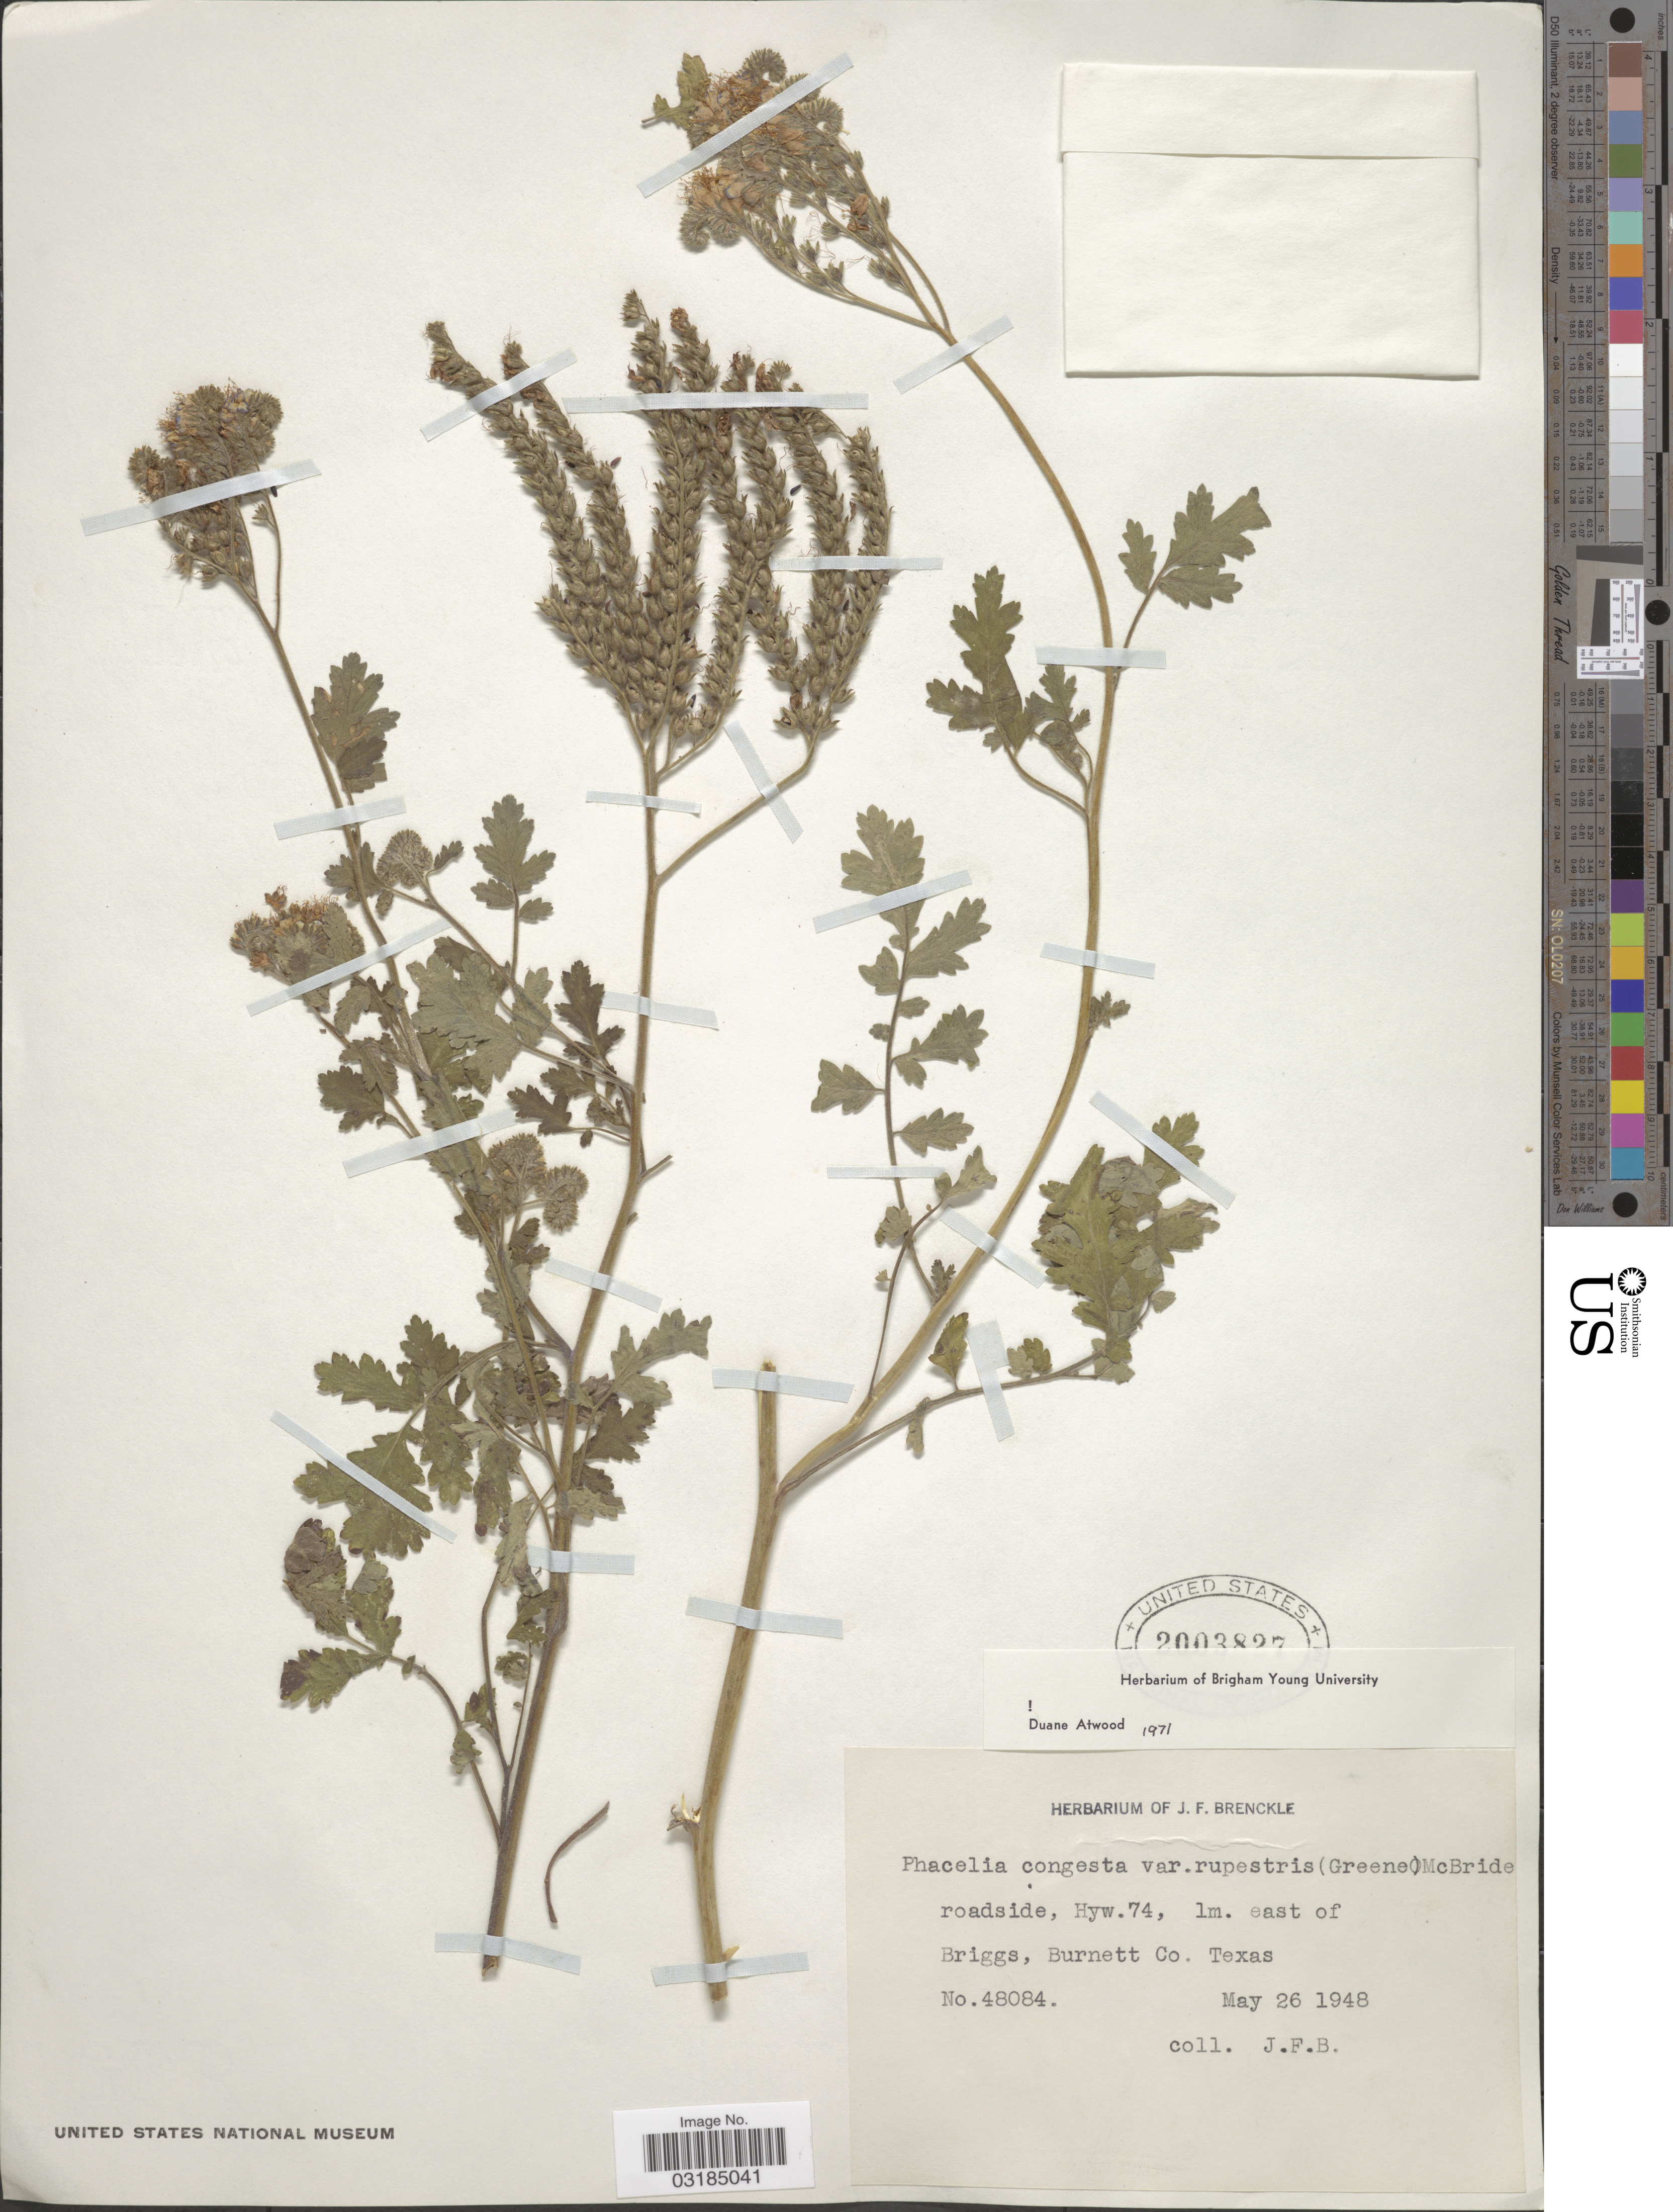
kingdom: Plantae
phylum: Tracheophyta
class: Magnoliopsida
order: Boraginales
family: Hydrophyllaceae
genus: Phacelia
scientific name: Phacelia congesta var. rupestris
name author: (S.W. Greene) J.F. Macbr.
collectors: J. Brenckle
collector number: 48084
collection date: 1948-05-26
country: United States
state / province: Texas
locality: Roadside, Hyw. 74, 1m. east of Briggs, Burnett Co.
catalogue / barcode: US 2003827